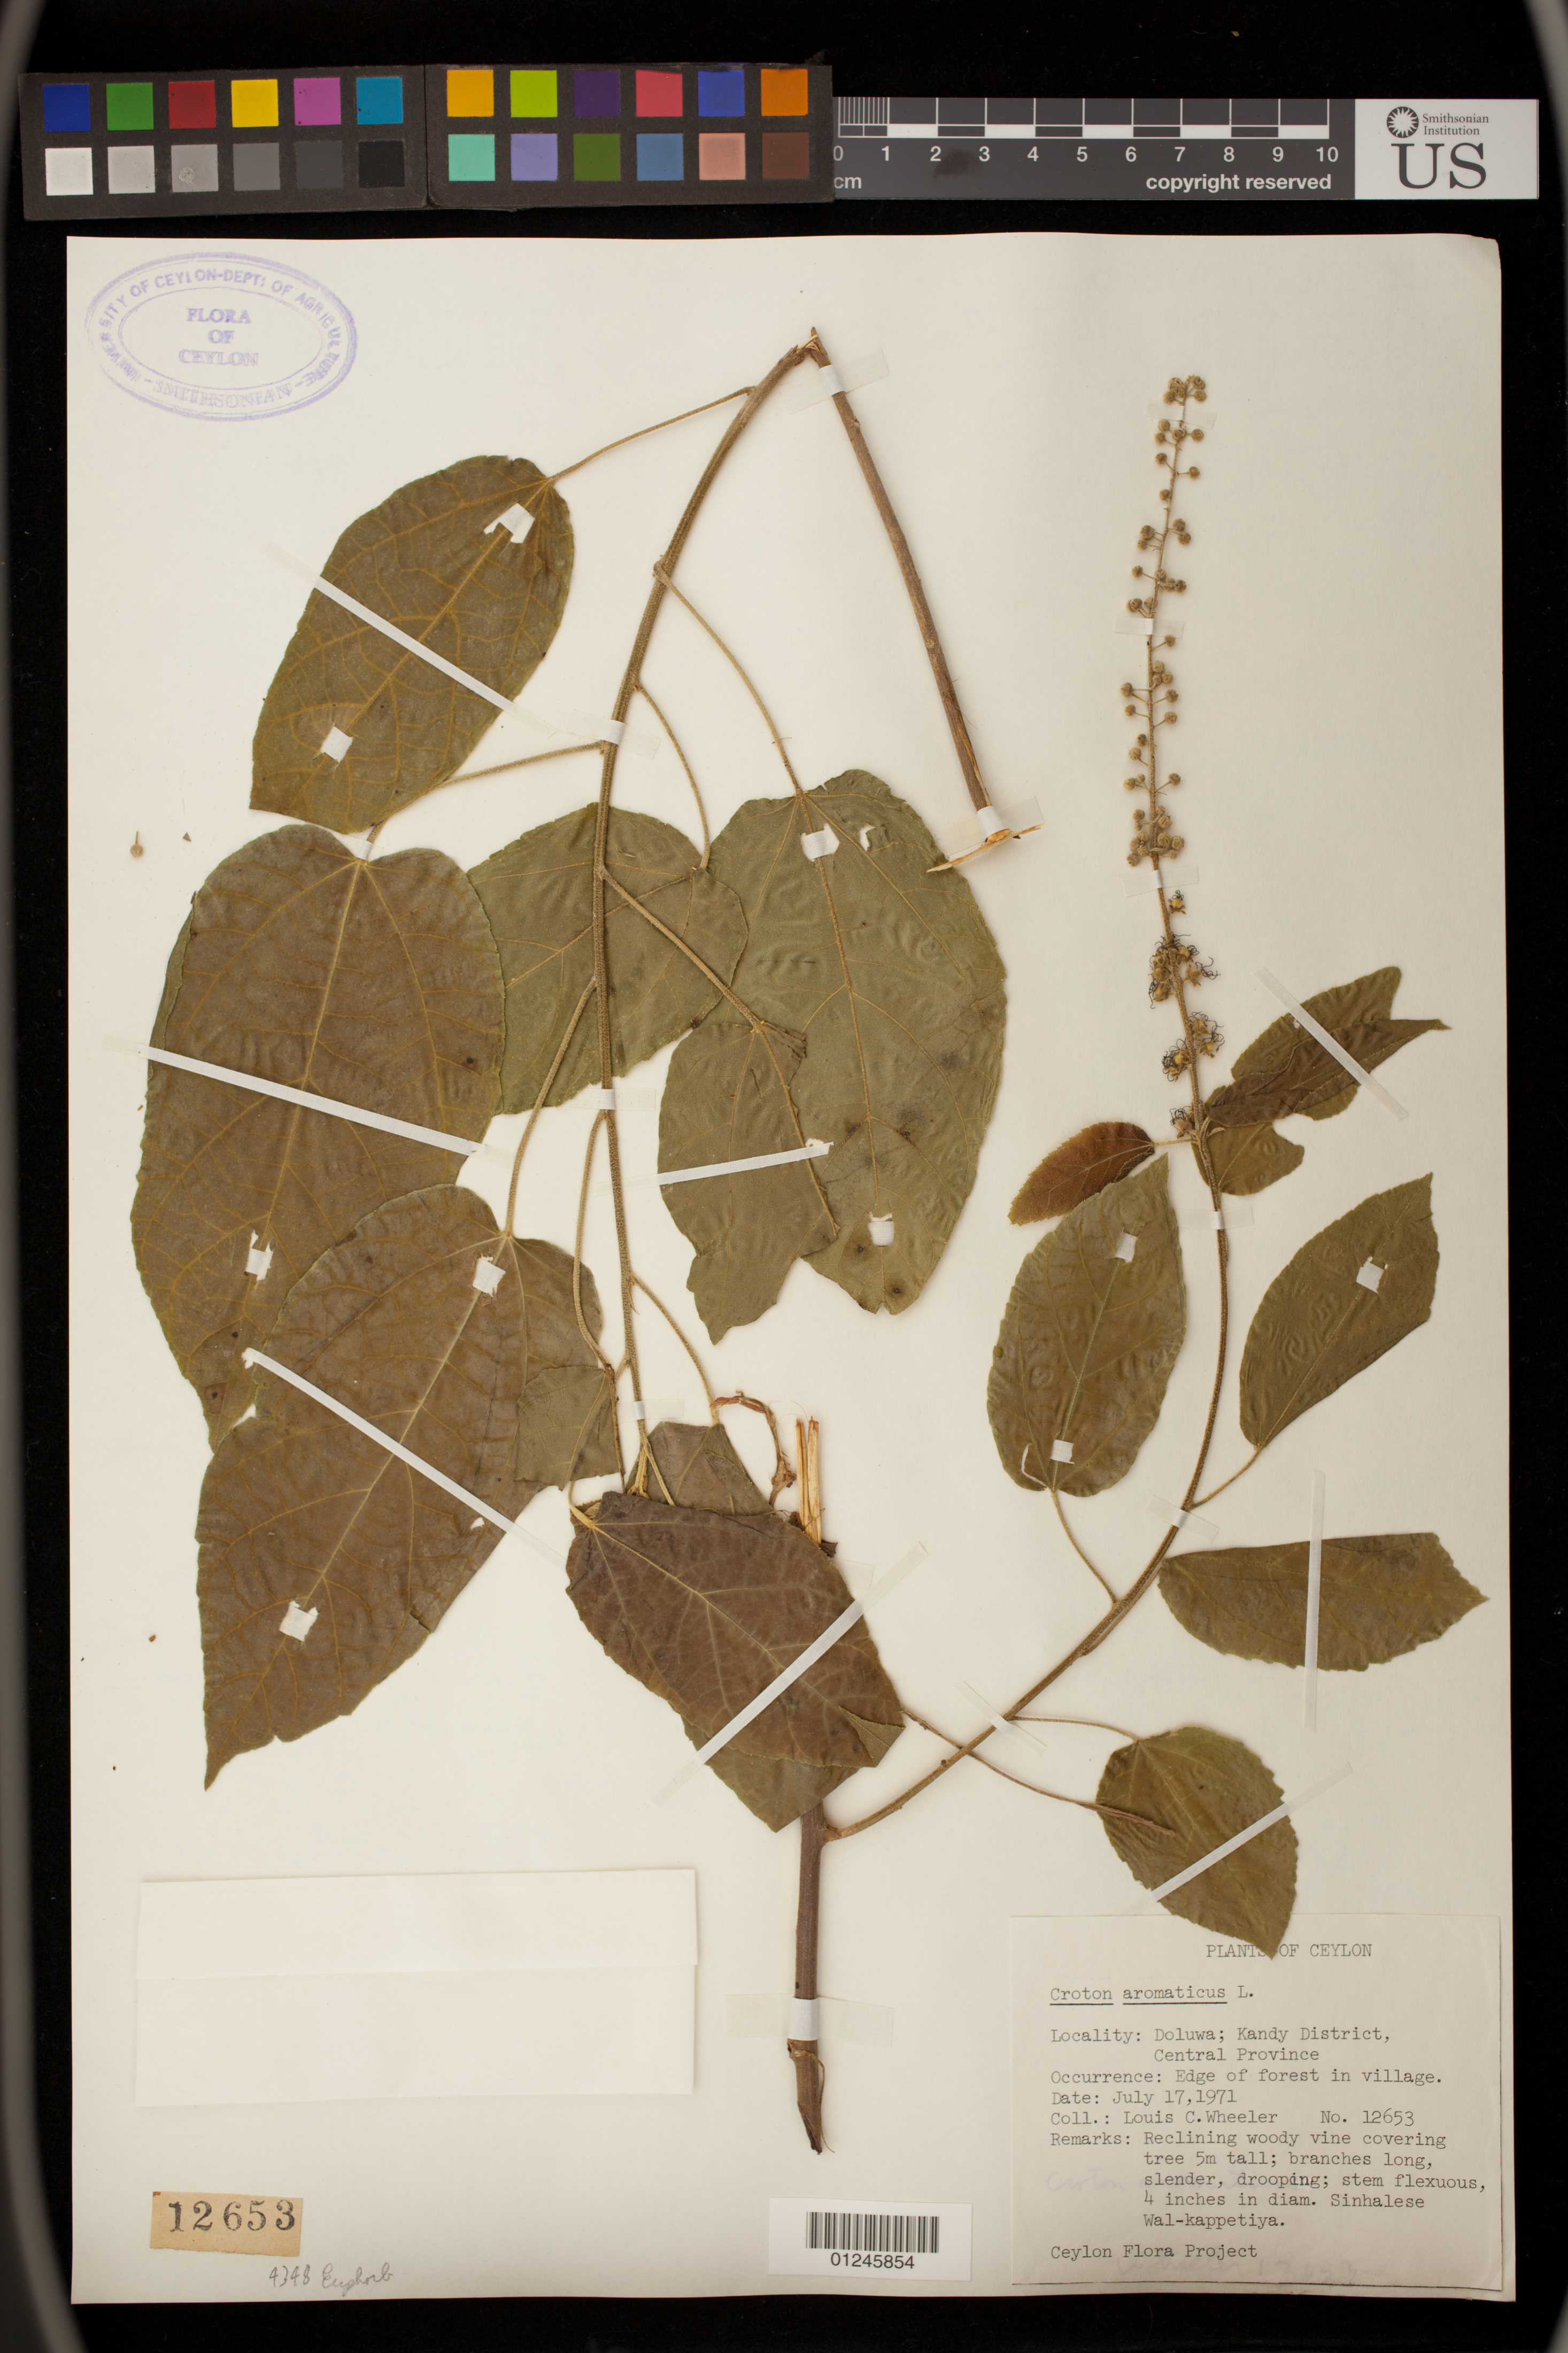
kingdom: Plantae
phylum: Tracheophyta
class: Magnoliopsida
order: Malpighiales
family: Euphorbiaceae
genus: Croton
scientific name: Croton aromaticus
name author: L.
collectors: L. C. Wheeler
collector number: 12653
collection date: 1971-07-17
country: Sri Lanka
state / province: Central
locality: Edge of forest in village.